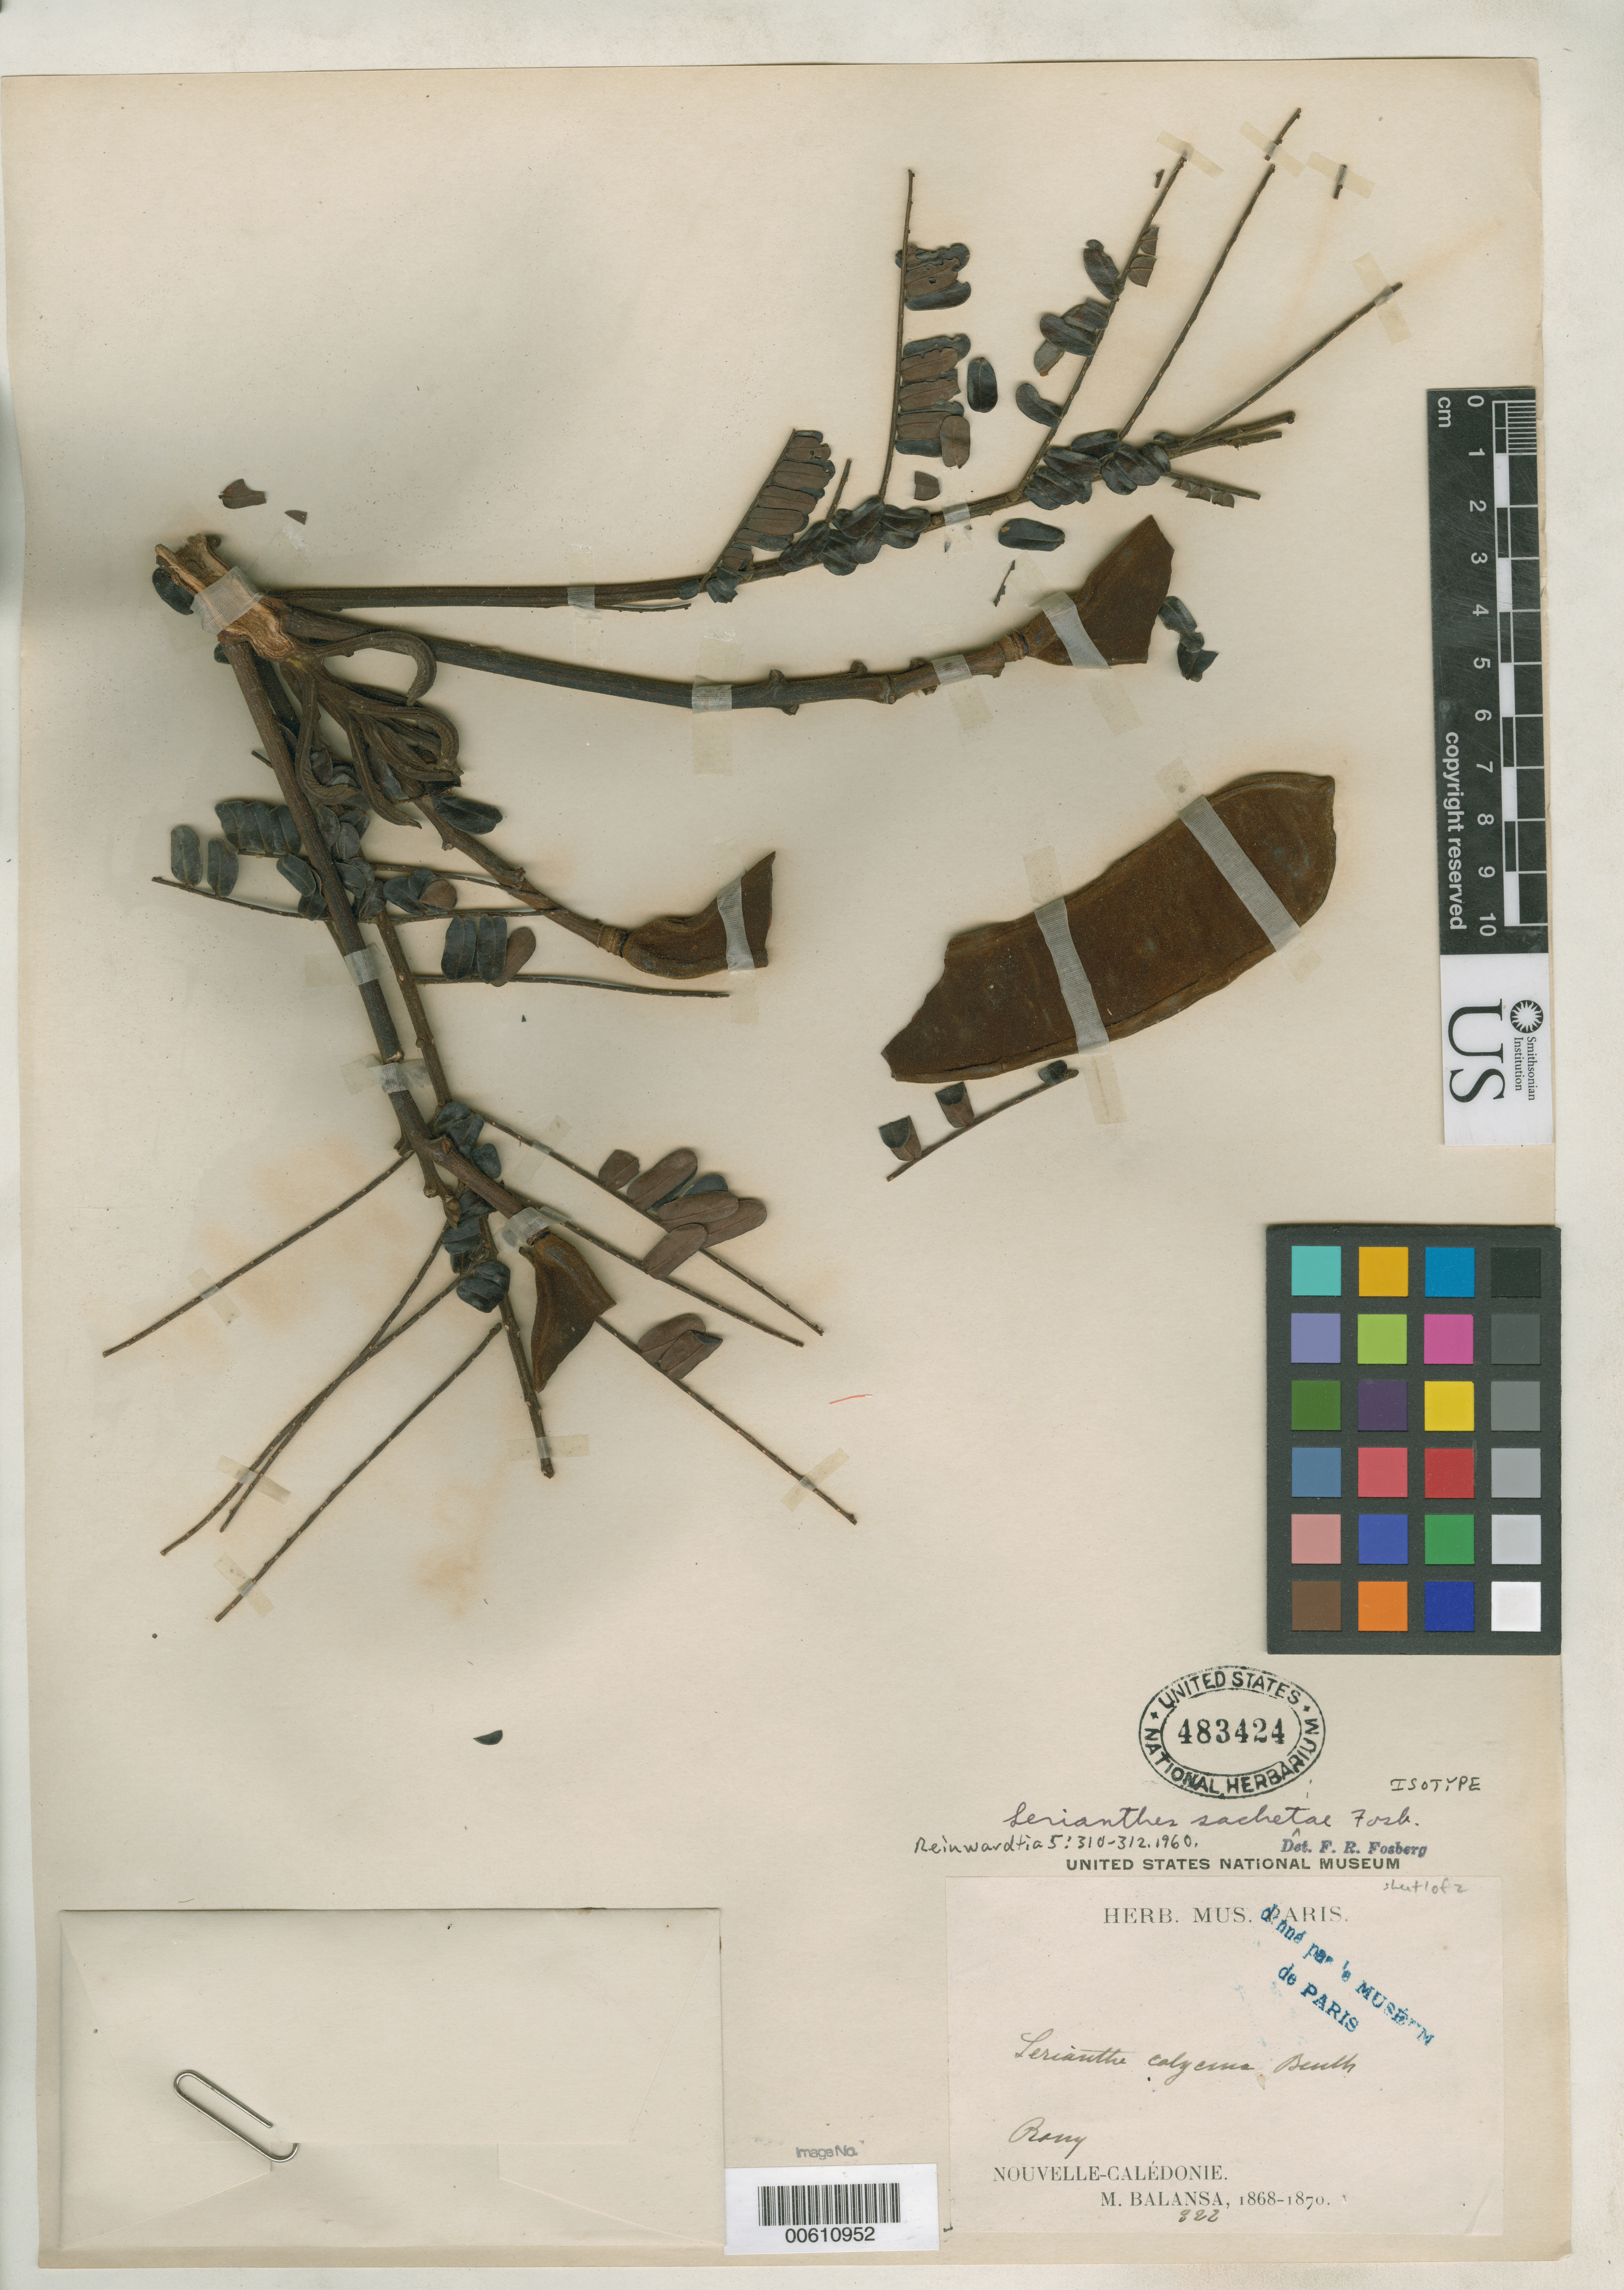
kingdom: Plantae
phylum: Tracheophyta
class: Magnoliopsida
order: Fabales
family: Fabaceae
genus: Serianthes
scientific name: Serianthes sachetae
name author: Fosberg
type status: Isotype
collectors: B. Balansa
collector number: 322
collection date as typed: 1868 to -- --- 1870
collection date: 1868/1870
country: New Caledonia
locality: Rouy.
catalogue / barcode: US 483424